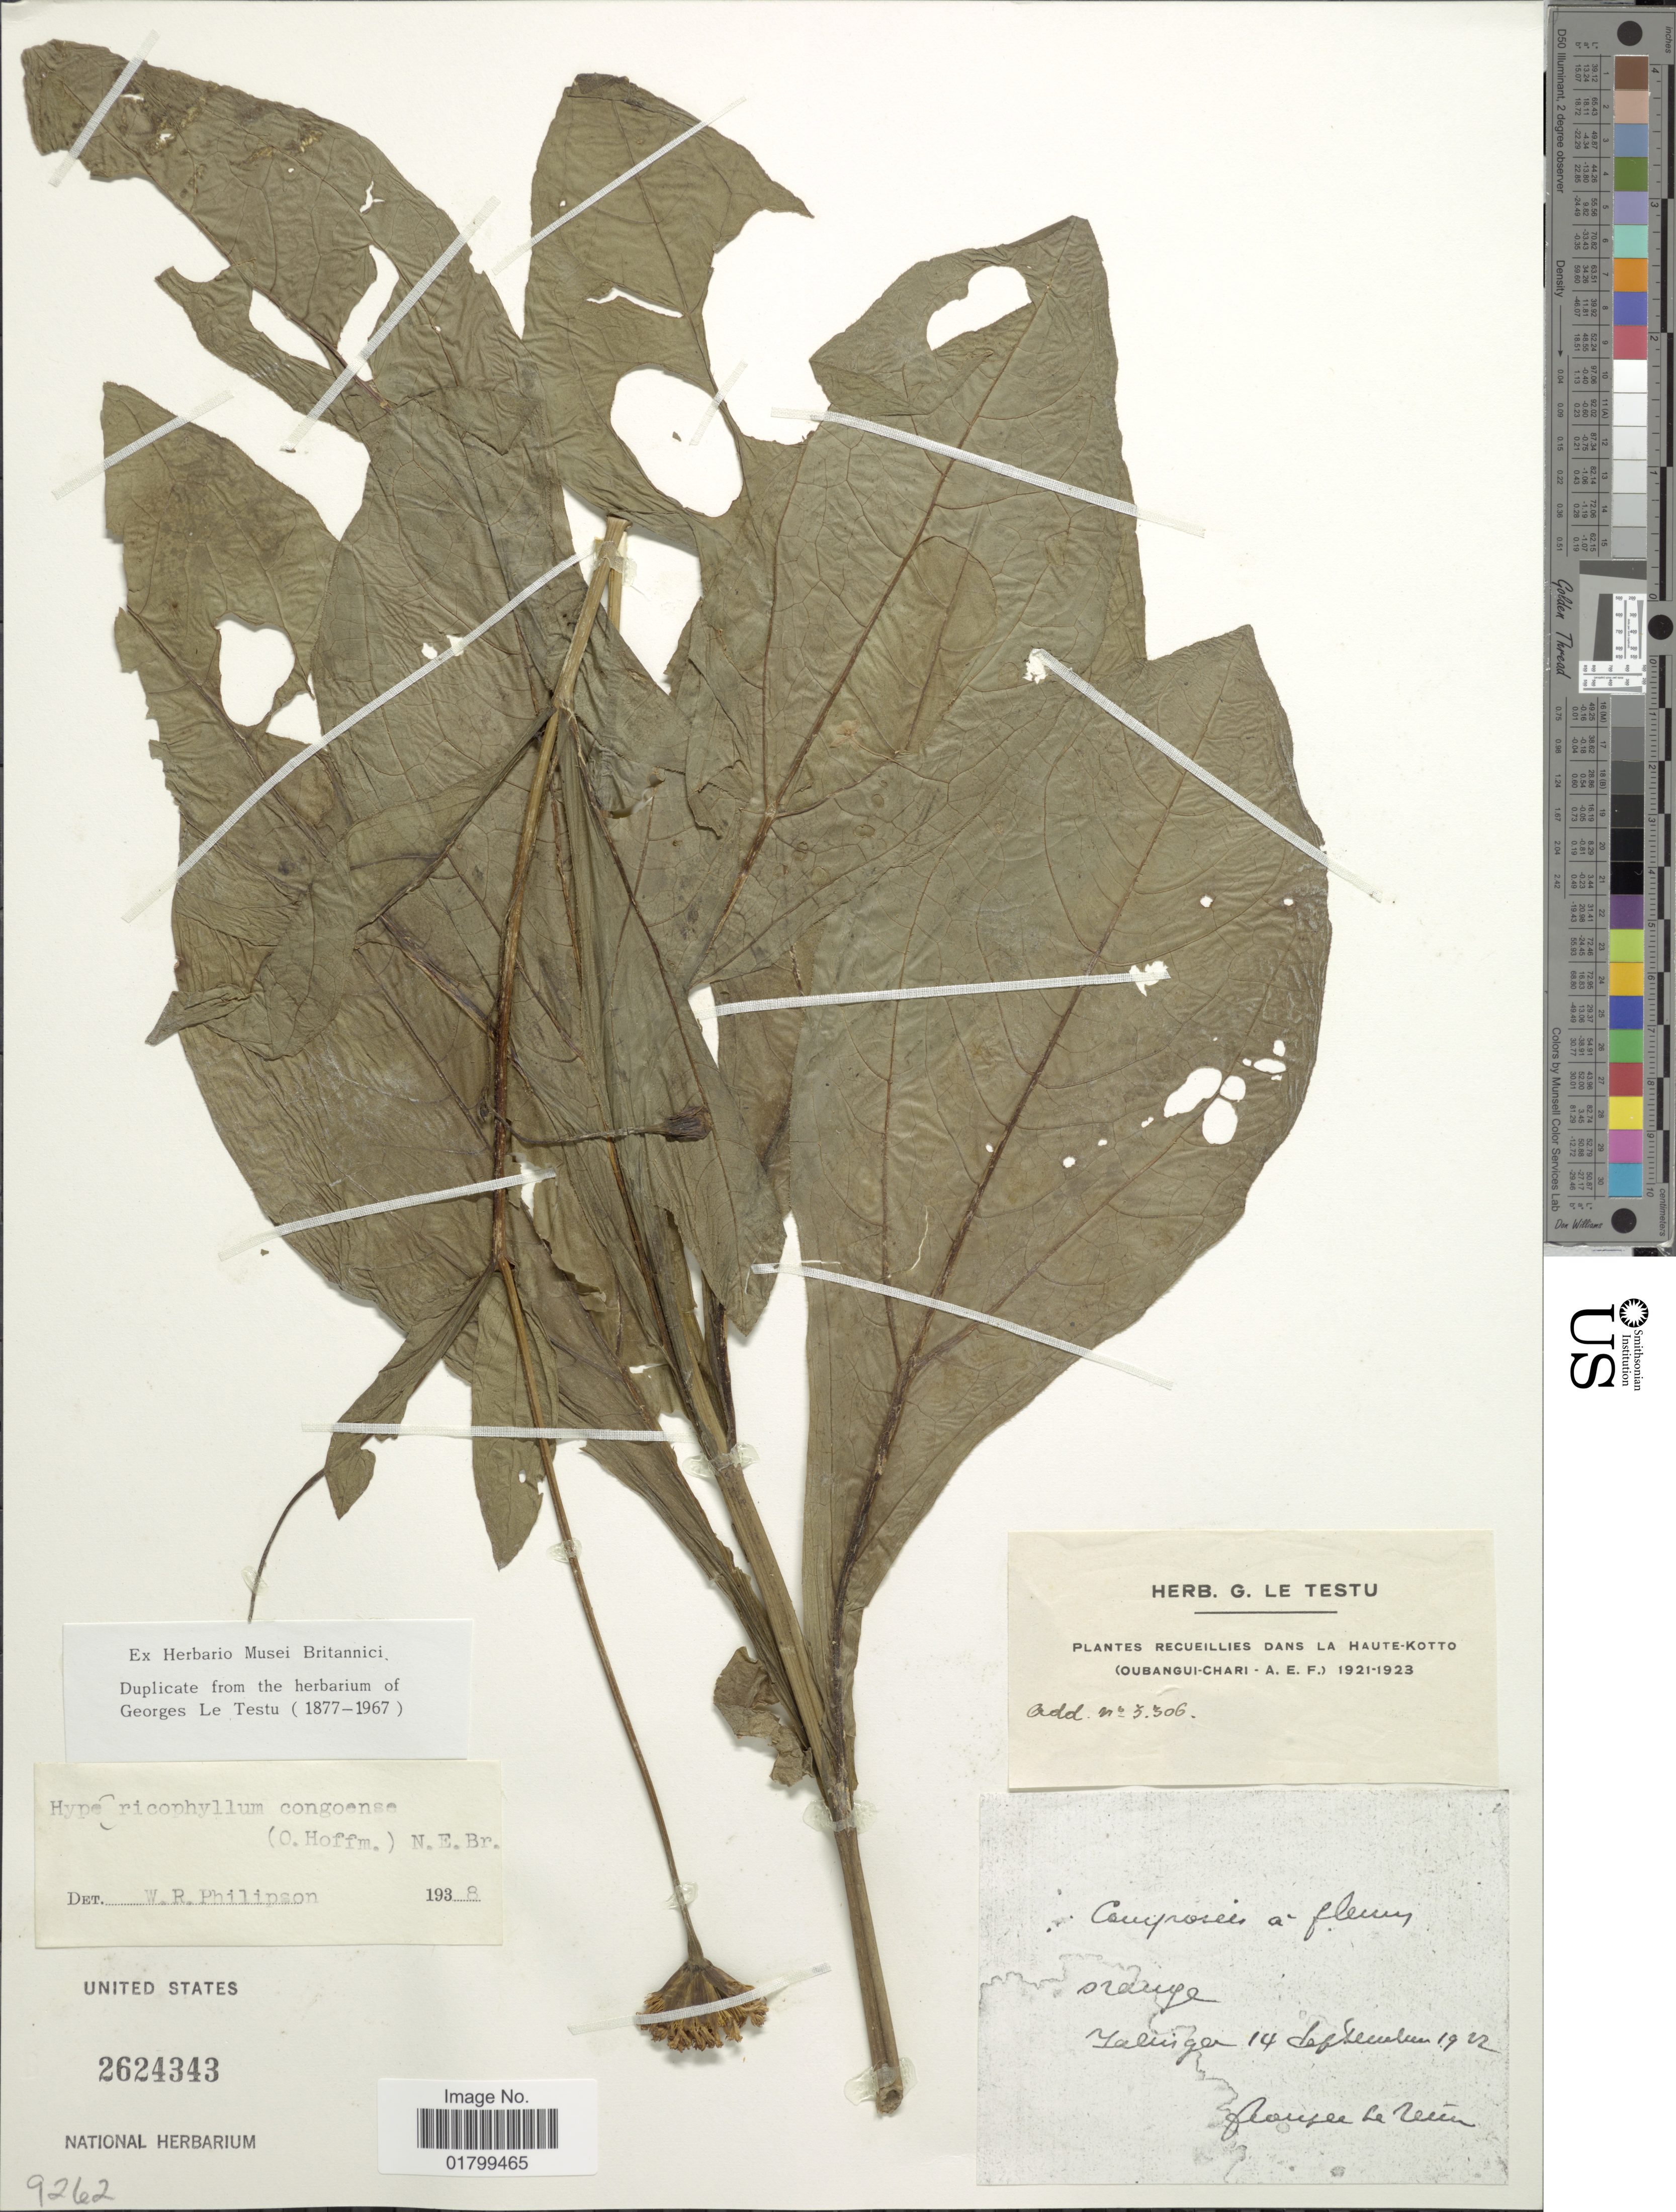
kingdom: Plantae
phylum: Tracheophyta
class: Magnoliopsida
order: Asterales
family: Asteraceae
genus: Hypericophyllum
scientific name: Hypericophyllum congoense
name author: (O. Hoffm.) N.E. Br.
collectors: G. Le Testu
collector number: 3306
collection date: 1922-09-14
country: Central African Republic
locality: Recueilles dans la Haute-Kotto, Yalinga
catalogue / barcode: US 2624343